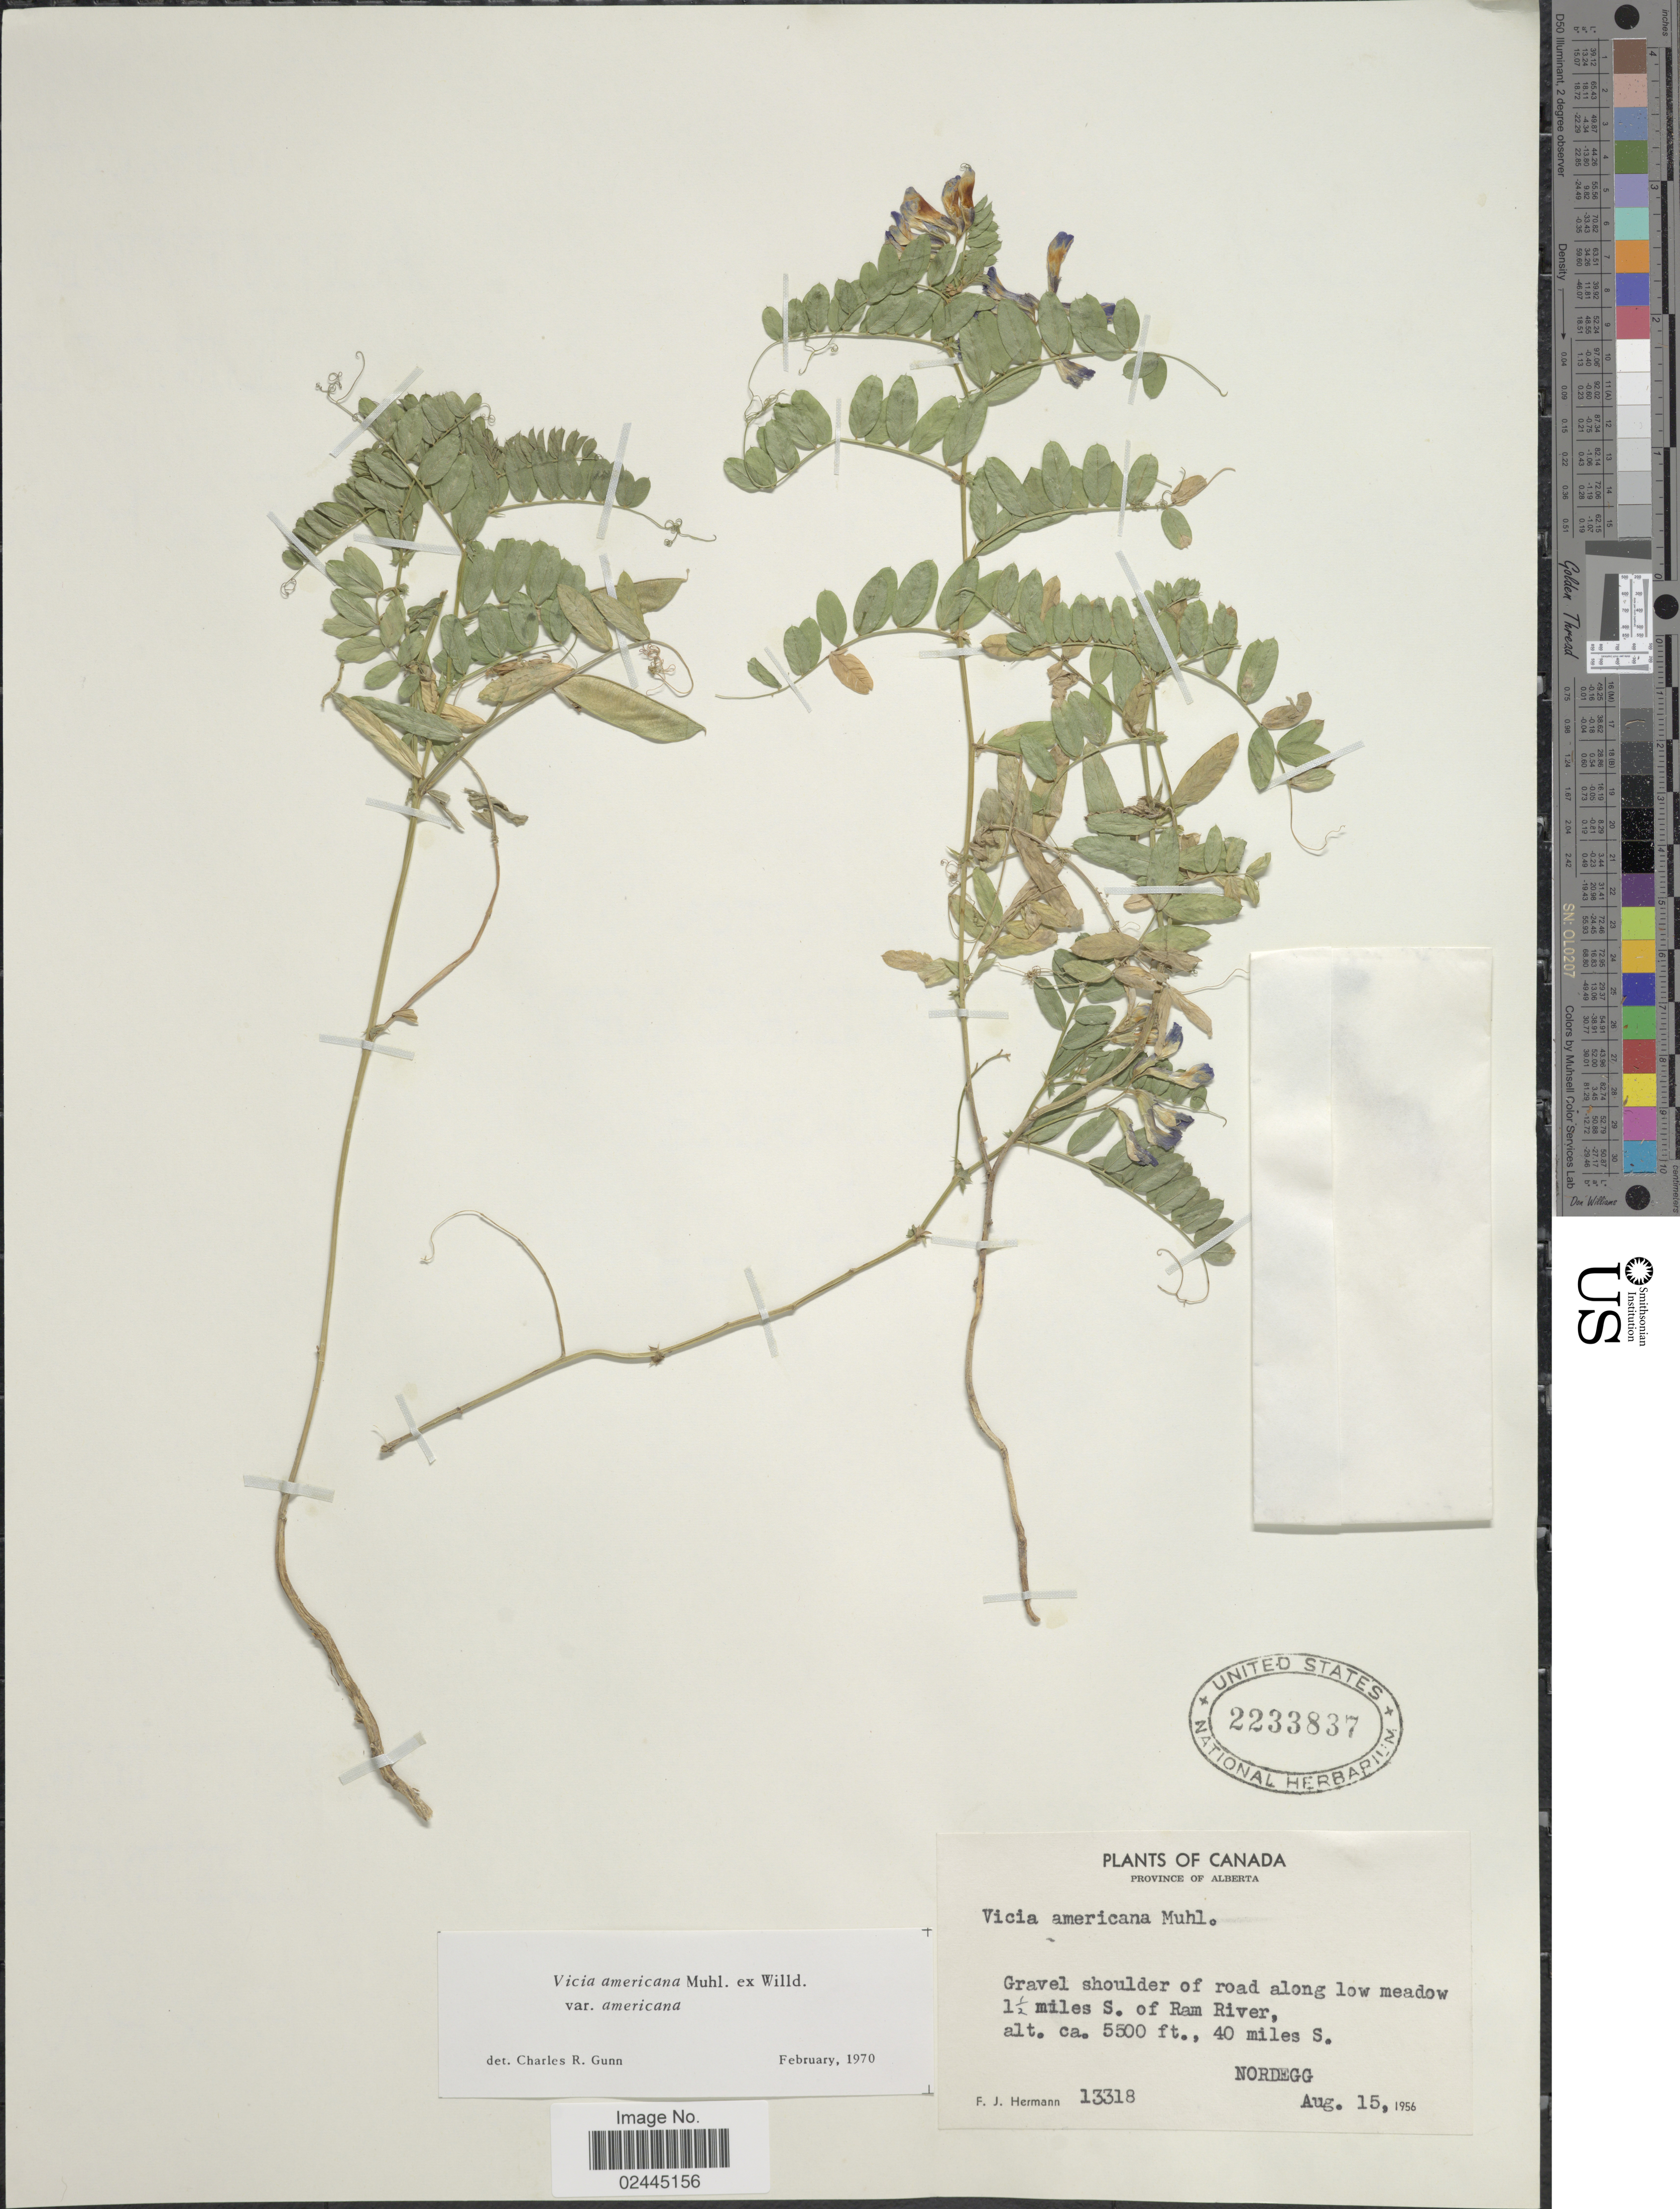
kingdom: Plantae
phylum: Tracheophyta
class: Magnoliopsida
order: Fabales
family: Fabaceae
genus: Vicia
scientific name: Vicia americana var. americana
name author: Muhl. ex Willd.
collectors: F. J. Hermann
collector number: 13318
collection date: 1956-08-15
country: Canada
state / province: Alberta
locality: Province of Alberta. Gravel shoulder of road along low meadow 1½ miles S. of Ram River, 40 miles S. Nordegg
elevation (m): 1676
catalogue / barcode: US 2233837